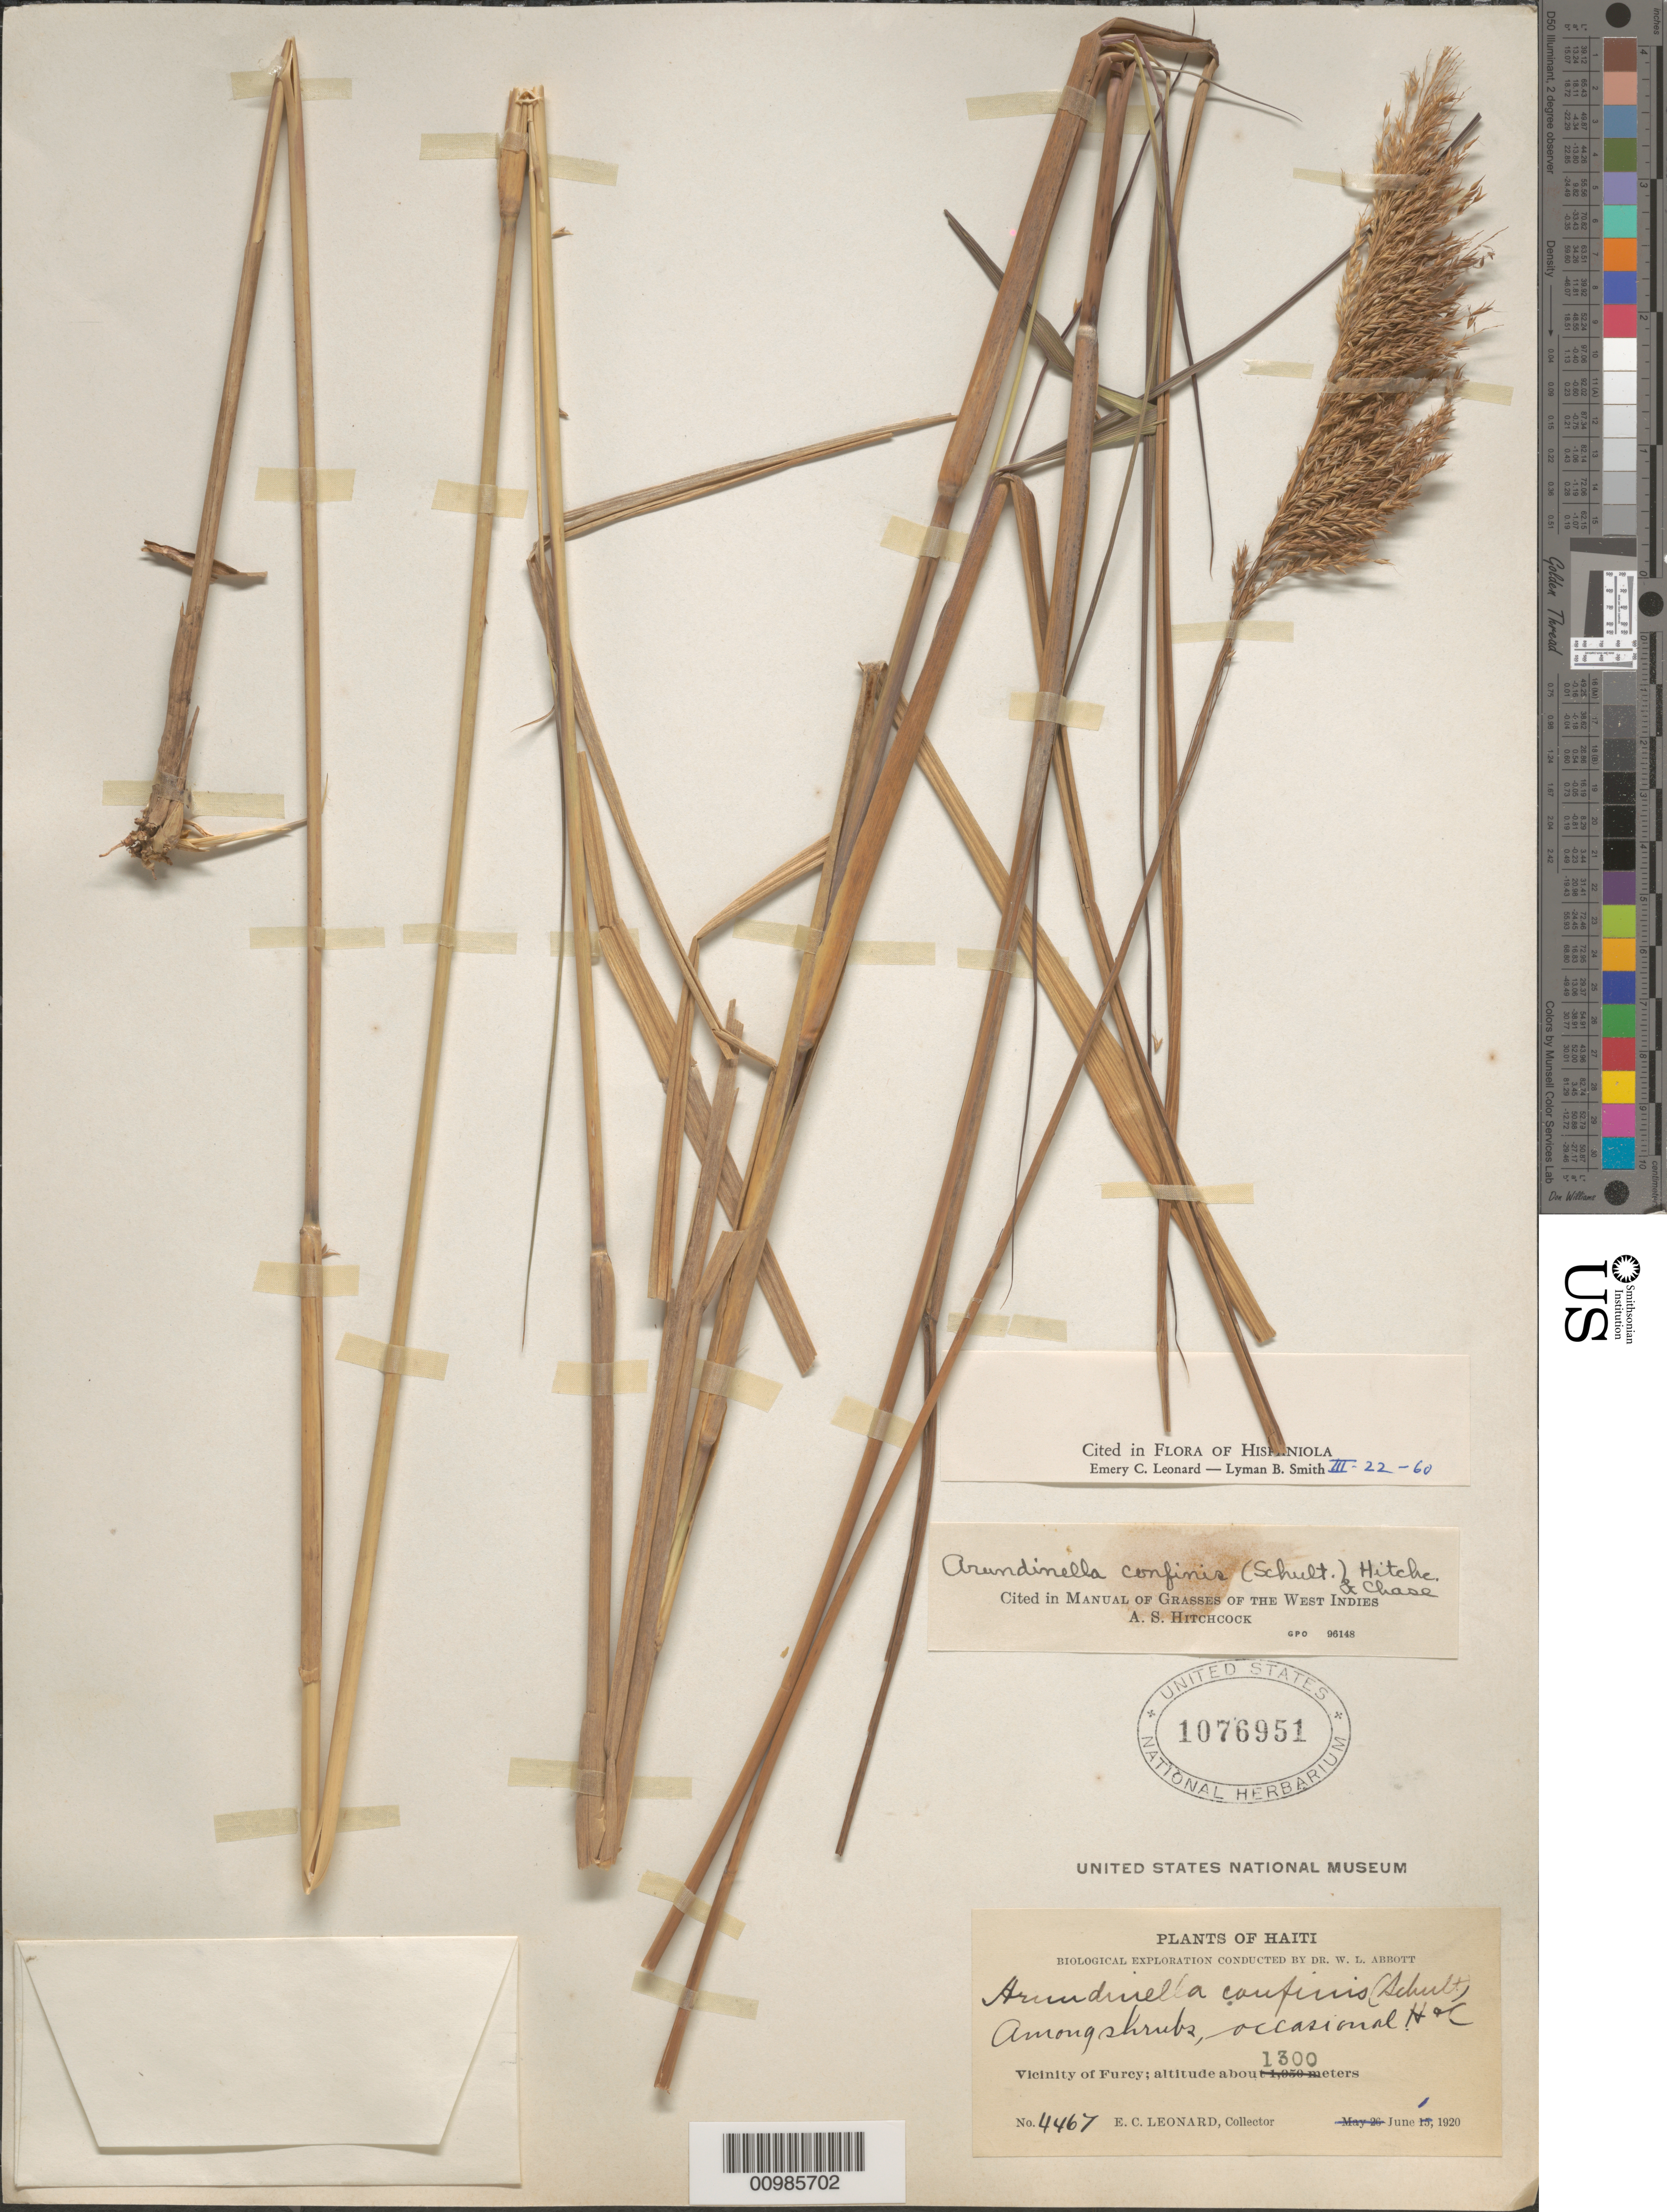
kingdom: Plantae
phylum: Tracheophyta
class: Liliopsida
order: Poales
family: Poaceae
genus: Arundinella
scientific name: Arundinella hispida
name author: (Humb. & Bonpl. ex Willd.) Kuntze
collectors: E. C. Leonard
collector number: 4467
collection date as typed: Jun 1920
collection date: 1920-06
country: Haiti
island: Hispaniola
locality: Vicinity of Furcy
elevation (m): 1300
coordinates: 0 N, 0 E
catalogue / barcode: US 1076951